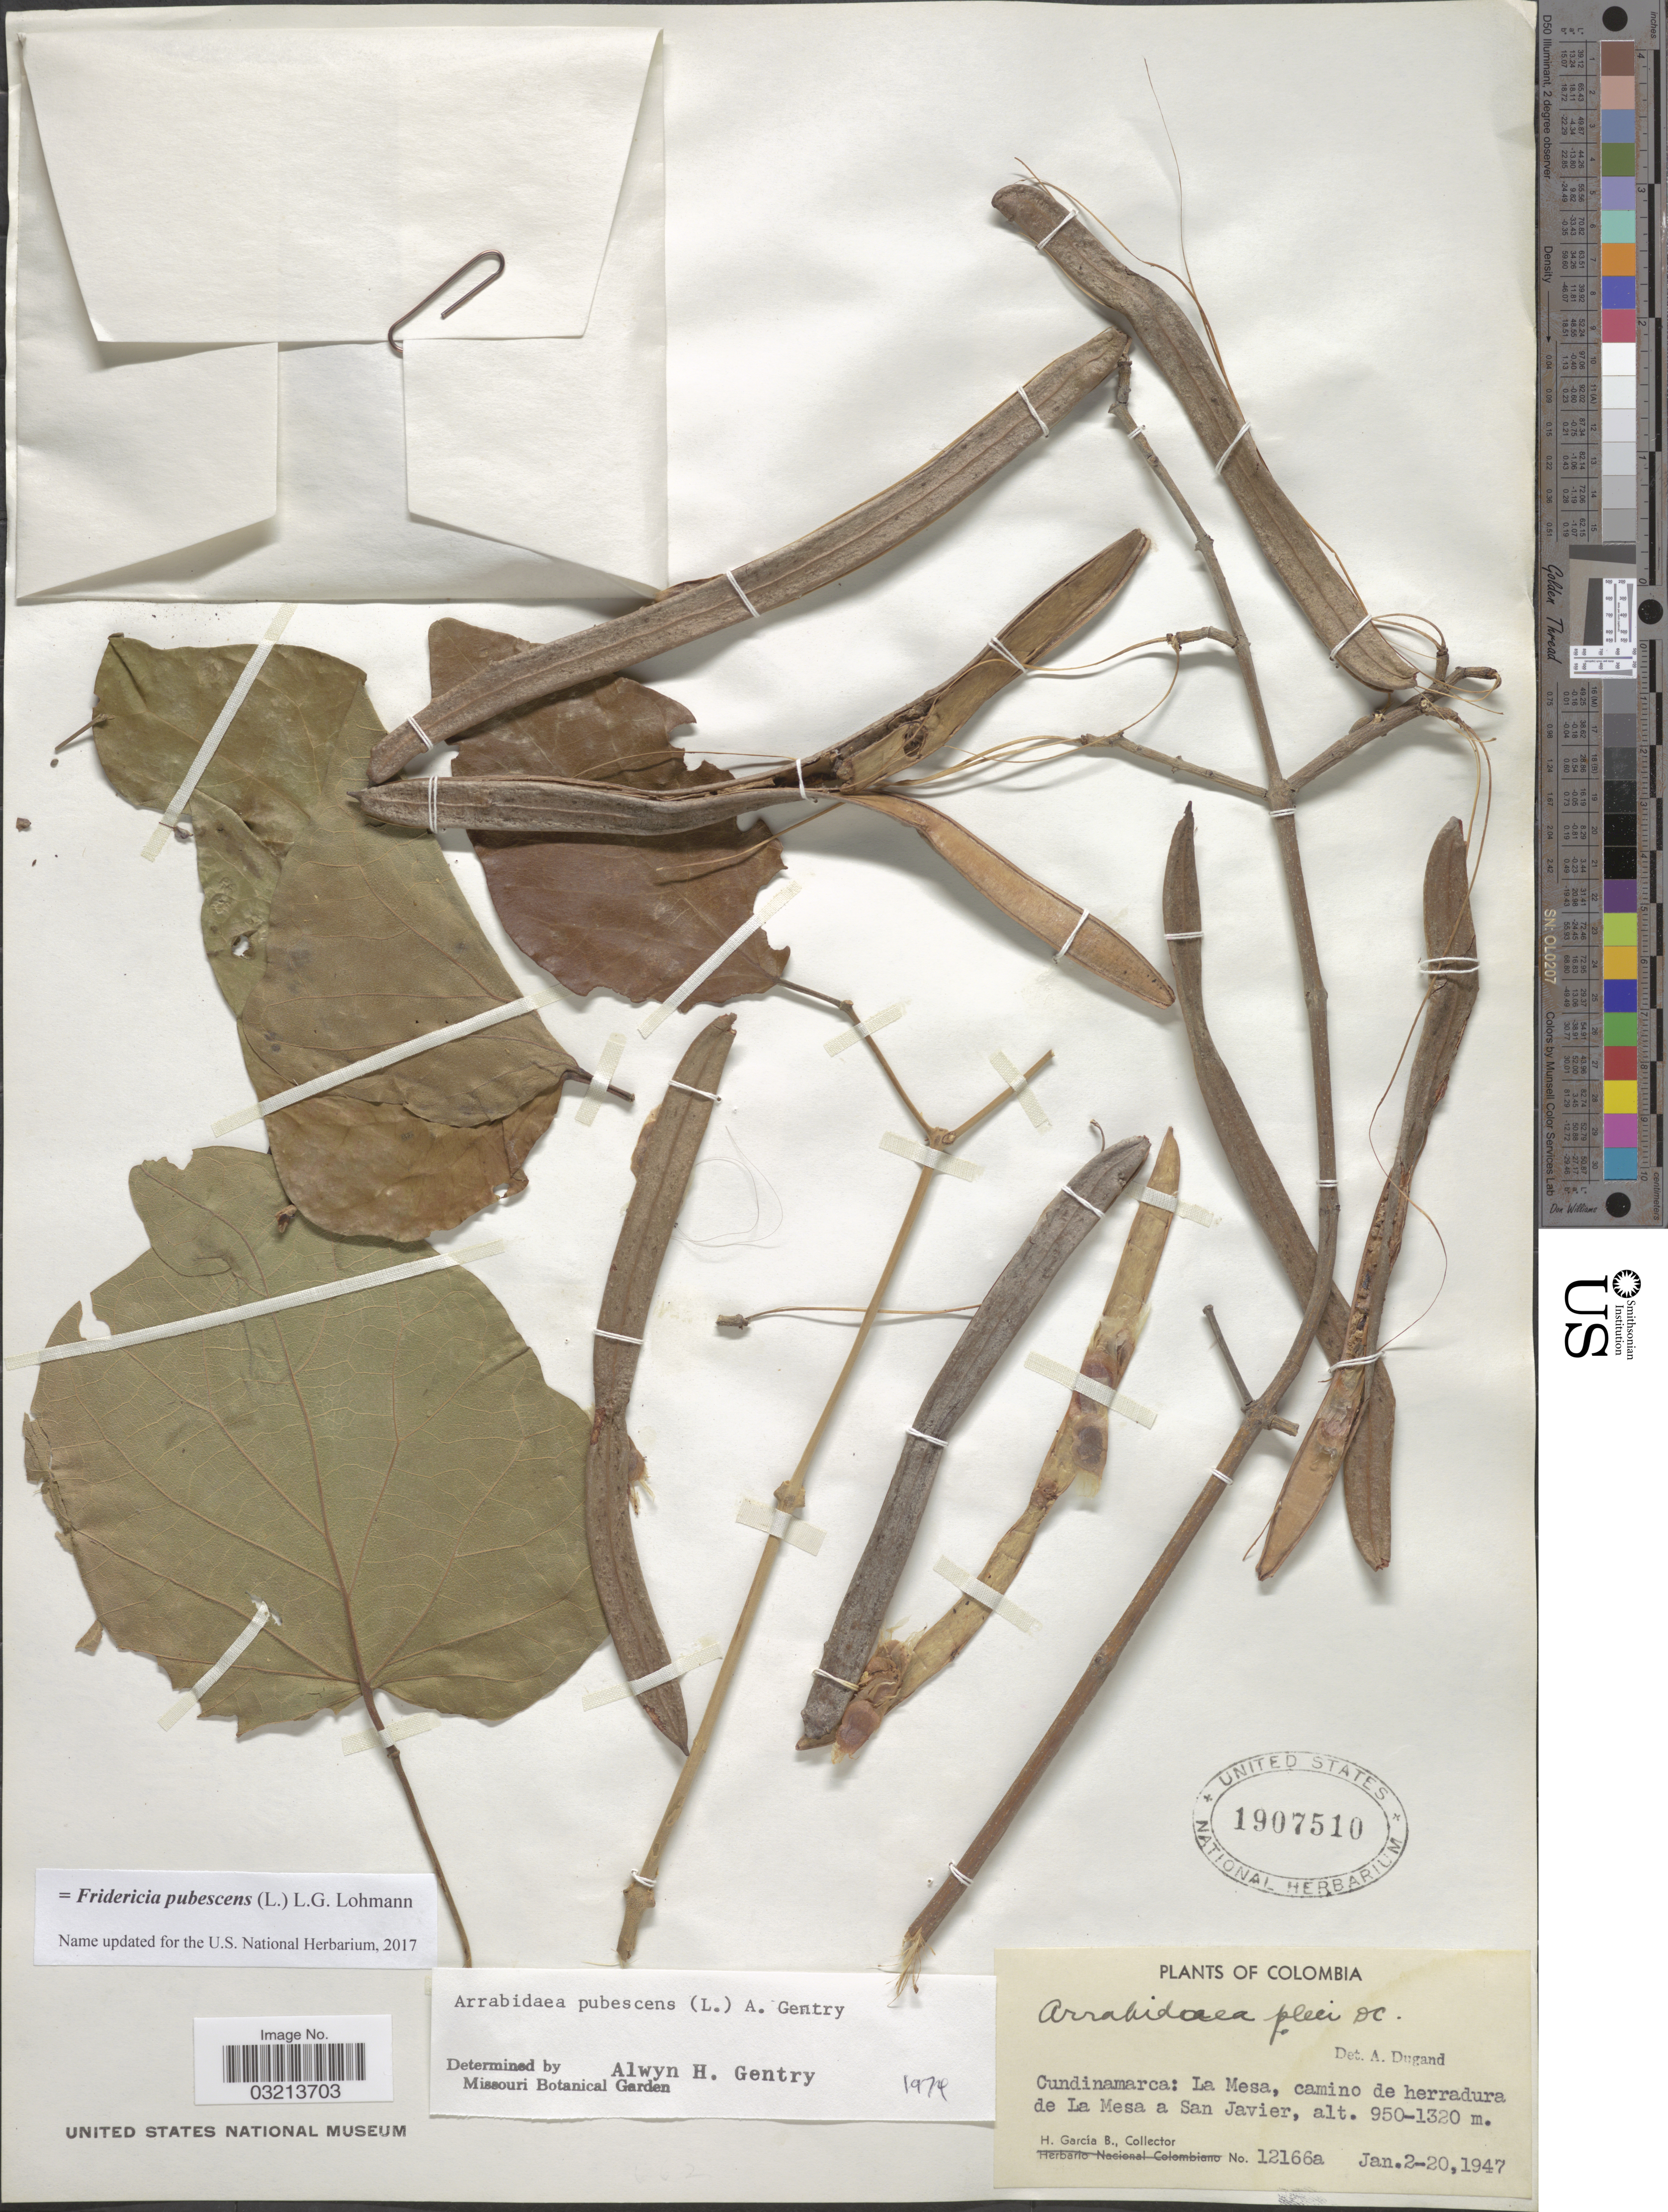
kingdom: Plantae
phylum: Tracheophyta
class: Magnoliopsida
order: Lamiales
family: Bignoniaceae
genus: Fridericia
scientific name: Fridericia pubescens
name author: (L.) L.G. Lohmann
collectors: H. García B.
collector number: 12166a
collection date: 1947-01-02/1947-01-20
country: Colombia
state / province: Cundinamarca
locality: La Mesa, camino de herradura de La Mesa a San Javier.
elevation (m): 950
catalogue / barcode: US 1907510